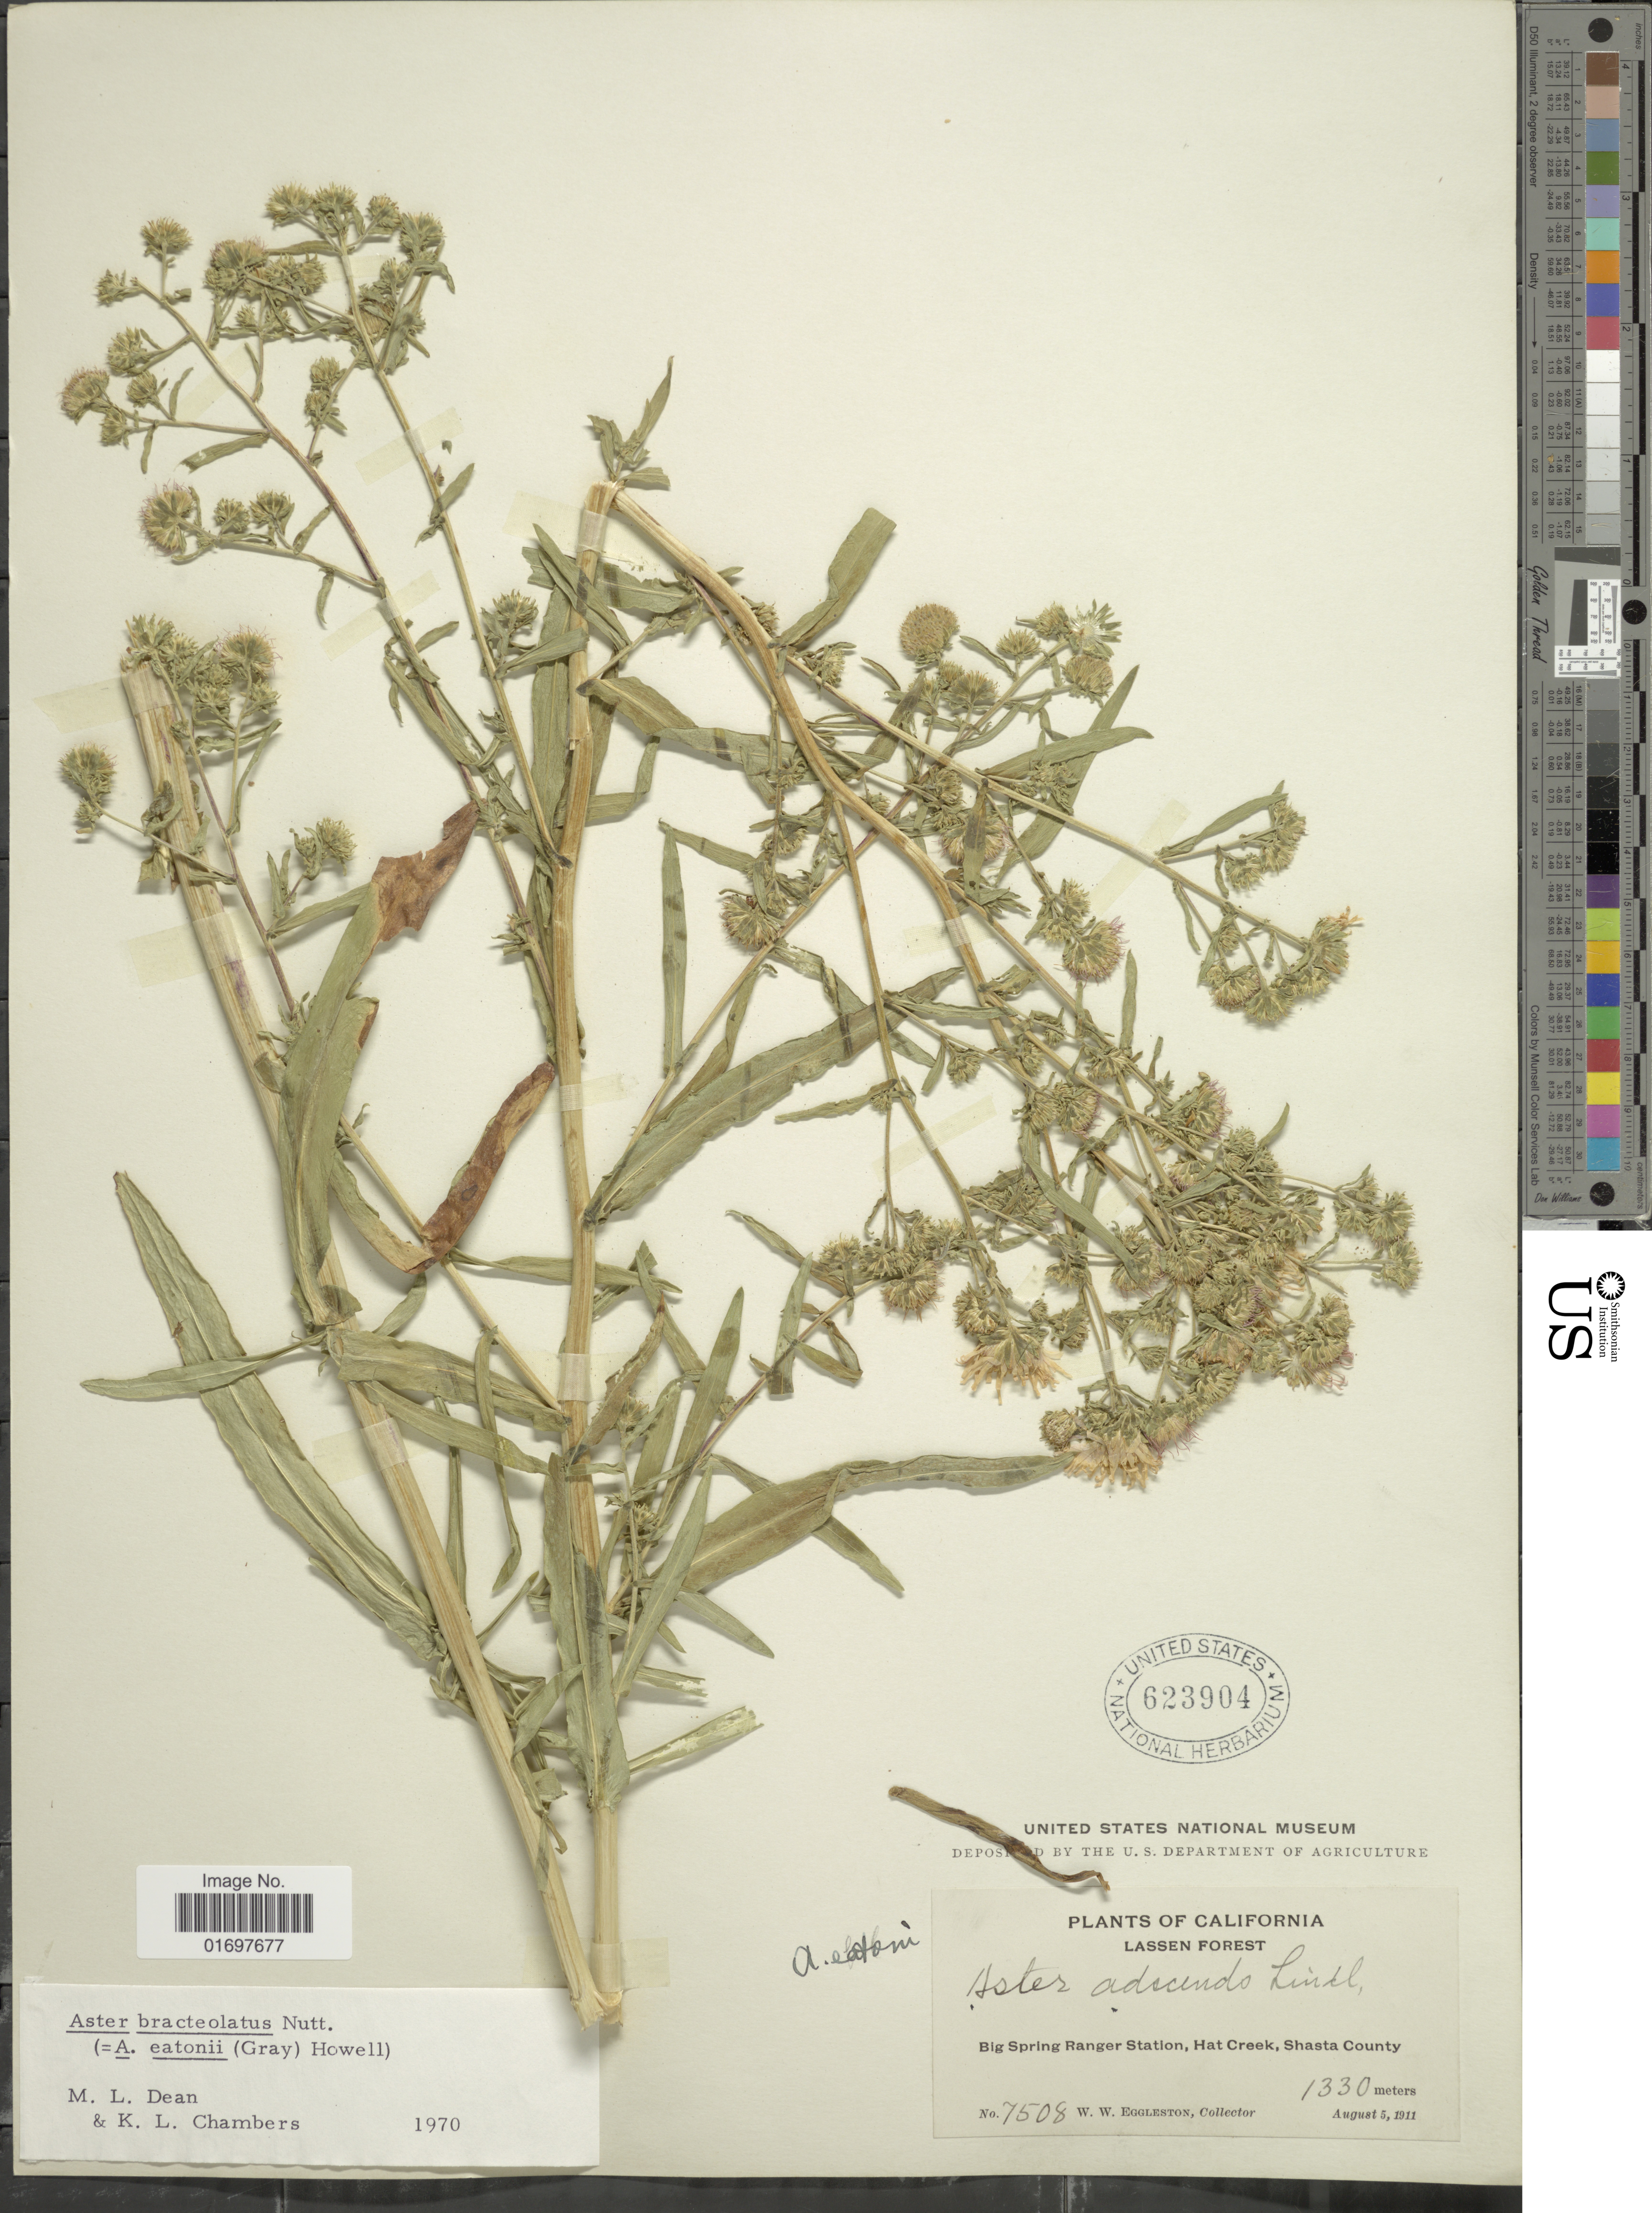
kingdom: Plantae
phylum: Tracheophyta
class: Magnoliopsida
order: Asterales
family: Asteraceae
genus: Symphyotrichum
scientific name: Symphyotrichum bracteolatum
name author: (Nutt.) G.L. Nesom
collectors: W. W. Eggleston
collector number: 7508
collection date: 1911-08-05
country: United States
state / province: California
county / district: Shasta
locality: Lassen Forest, Big Springs Ranger Station, Hat Creek , Shasta County.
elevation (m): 1330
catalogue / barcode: US 623904